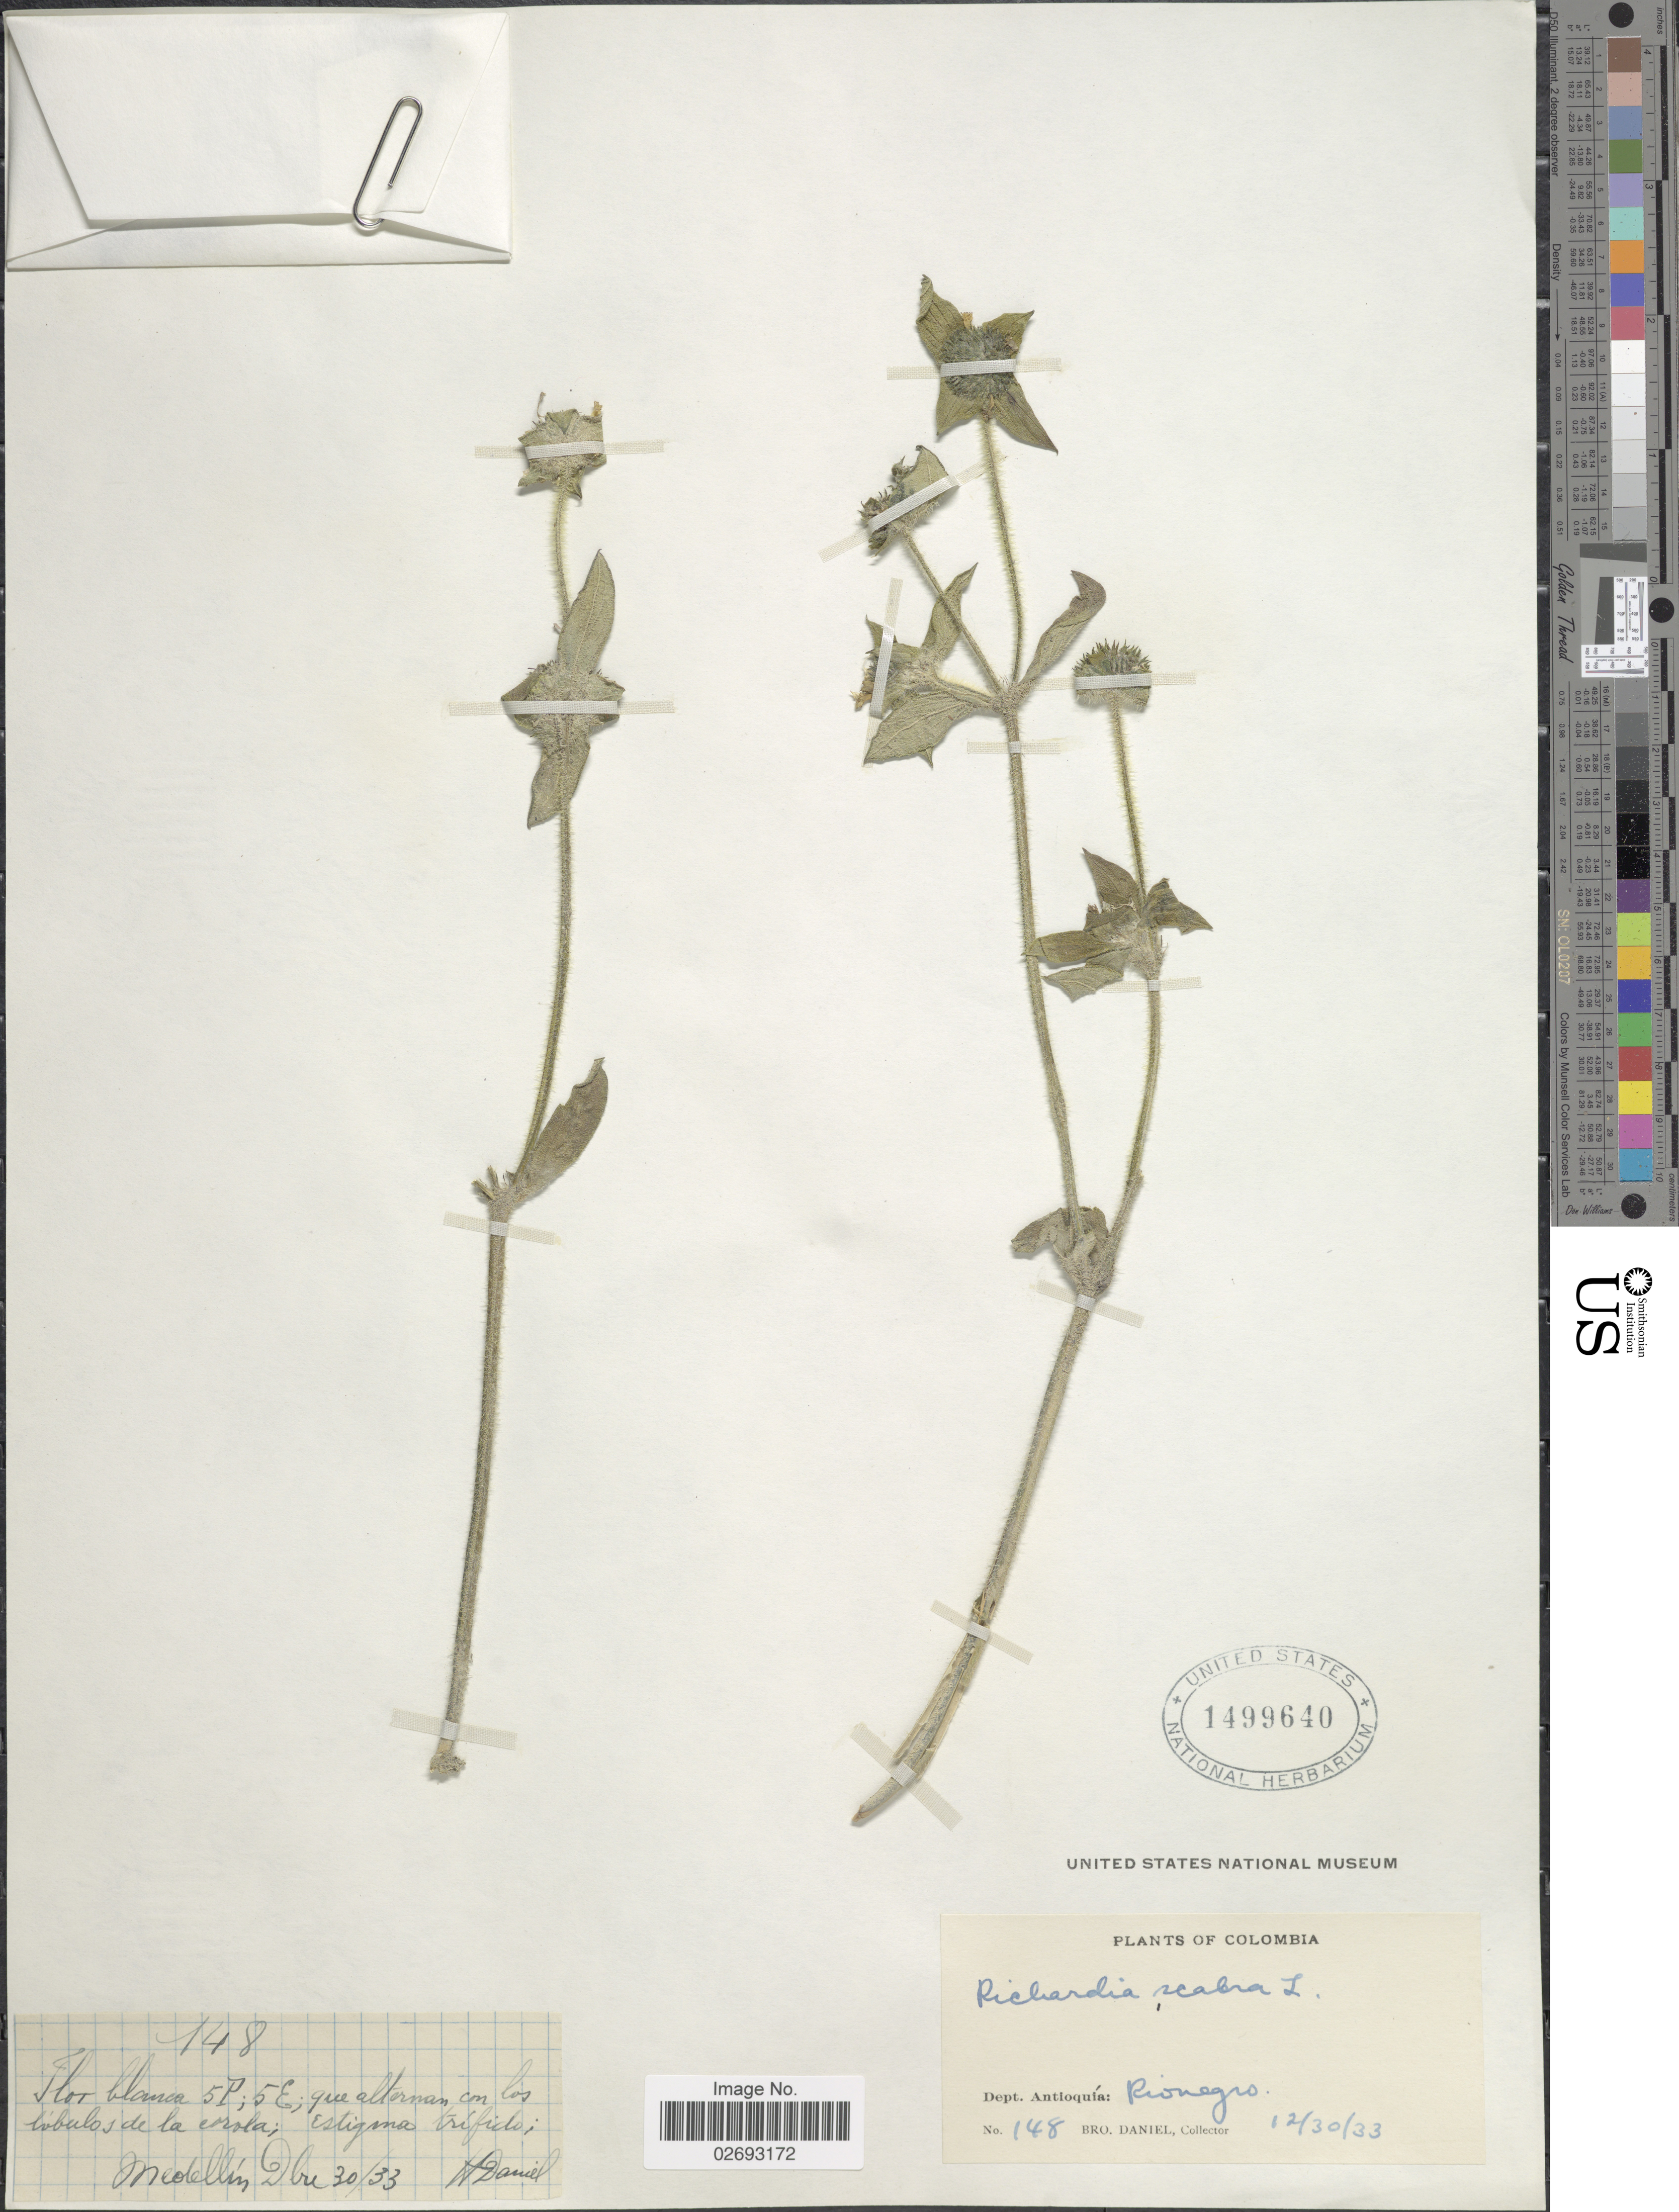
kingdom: Plantae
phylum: Tracheophyta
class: Magnoliopsida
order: Gentianales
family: Rubiaceae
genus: Richardia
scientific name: Richardia scabra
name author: L.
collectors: Bro. Daniel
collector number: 148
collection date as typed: Transcribed d/m/y: 30/12/33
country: Colombia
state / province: Antioquia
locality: Rionegro. Medellin [unsure placement]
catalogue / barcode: US 1499640